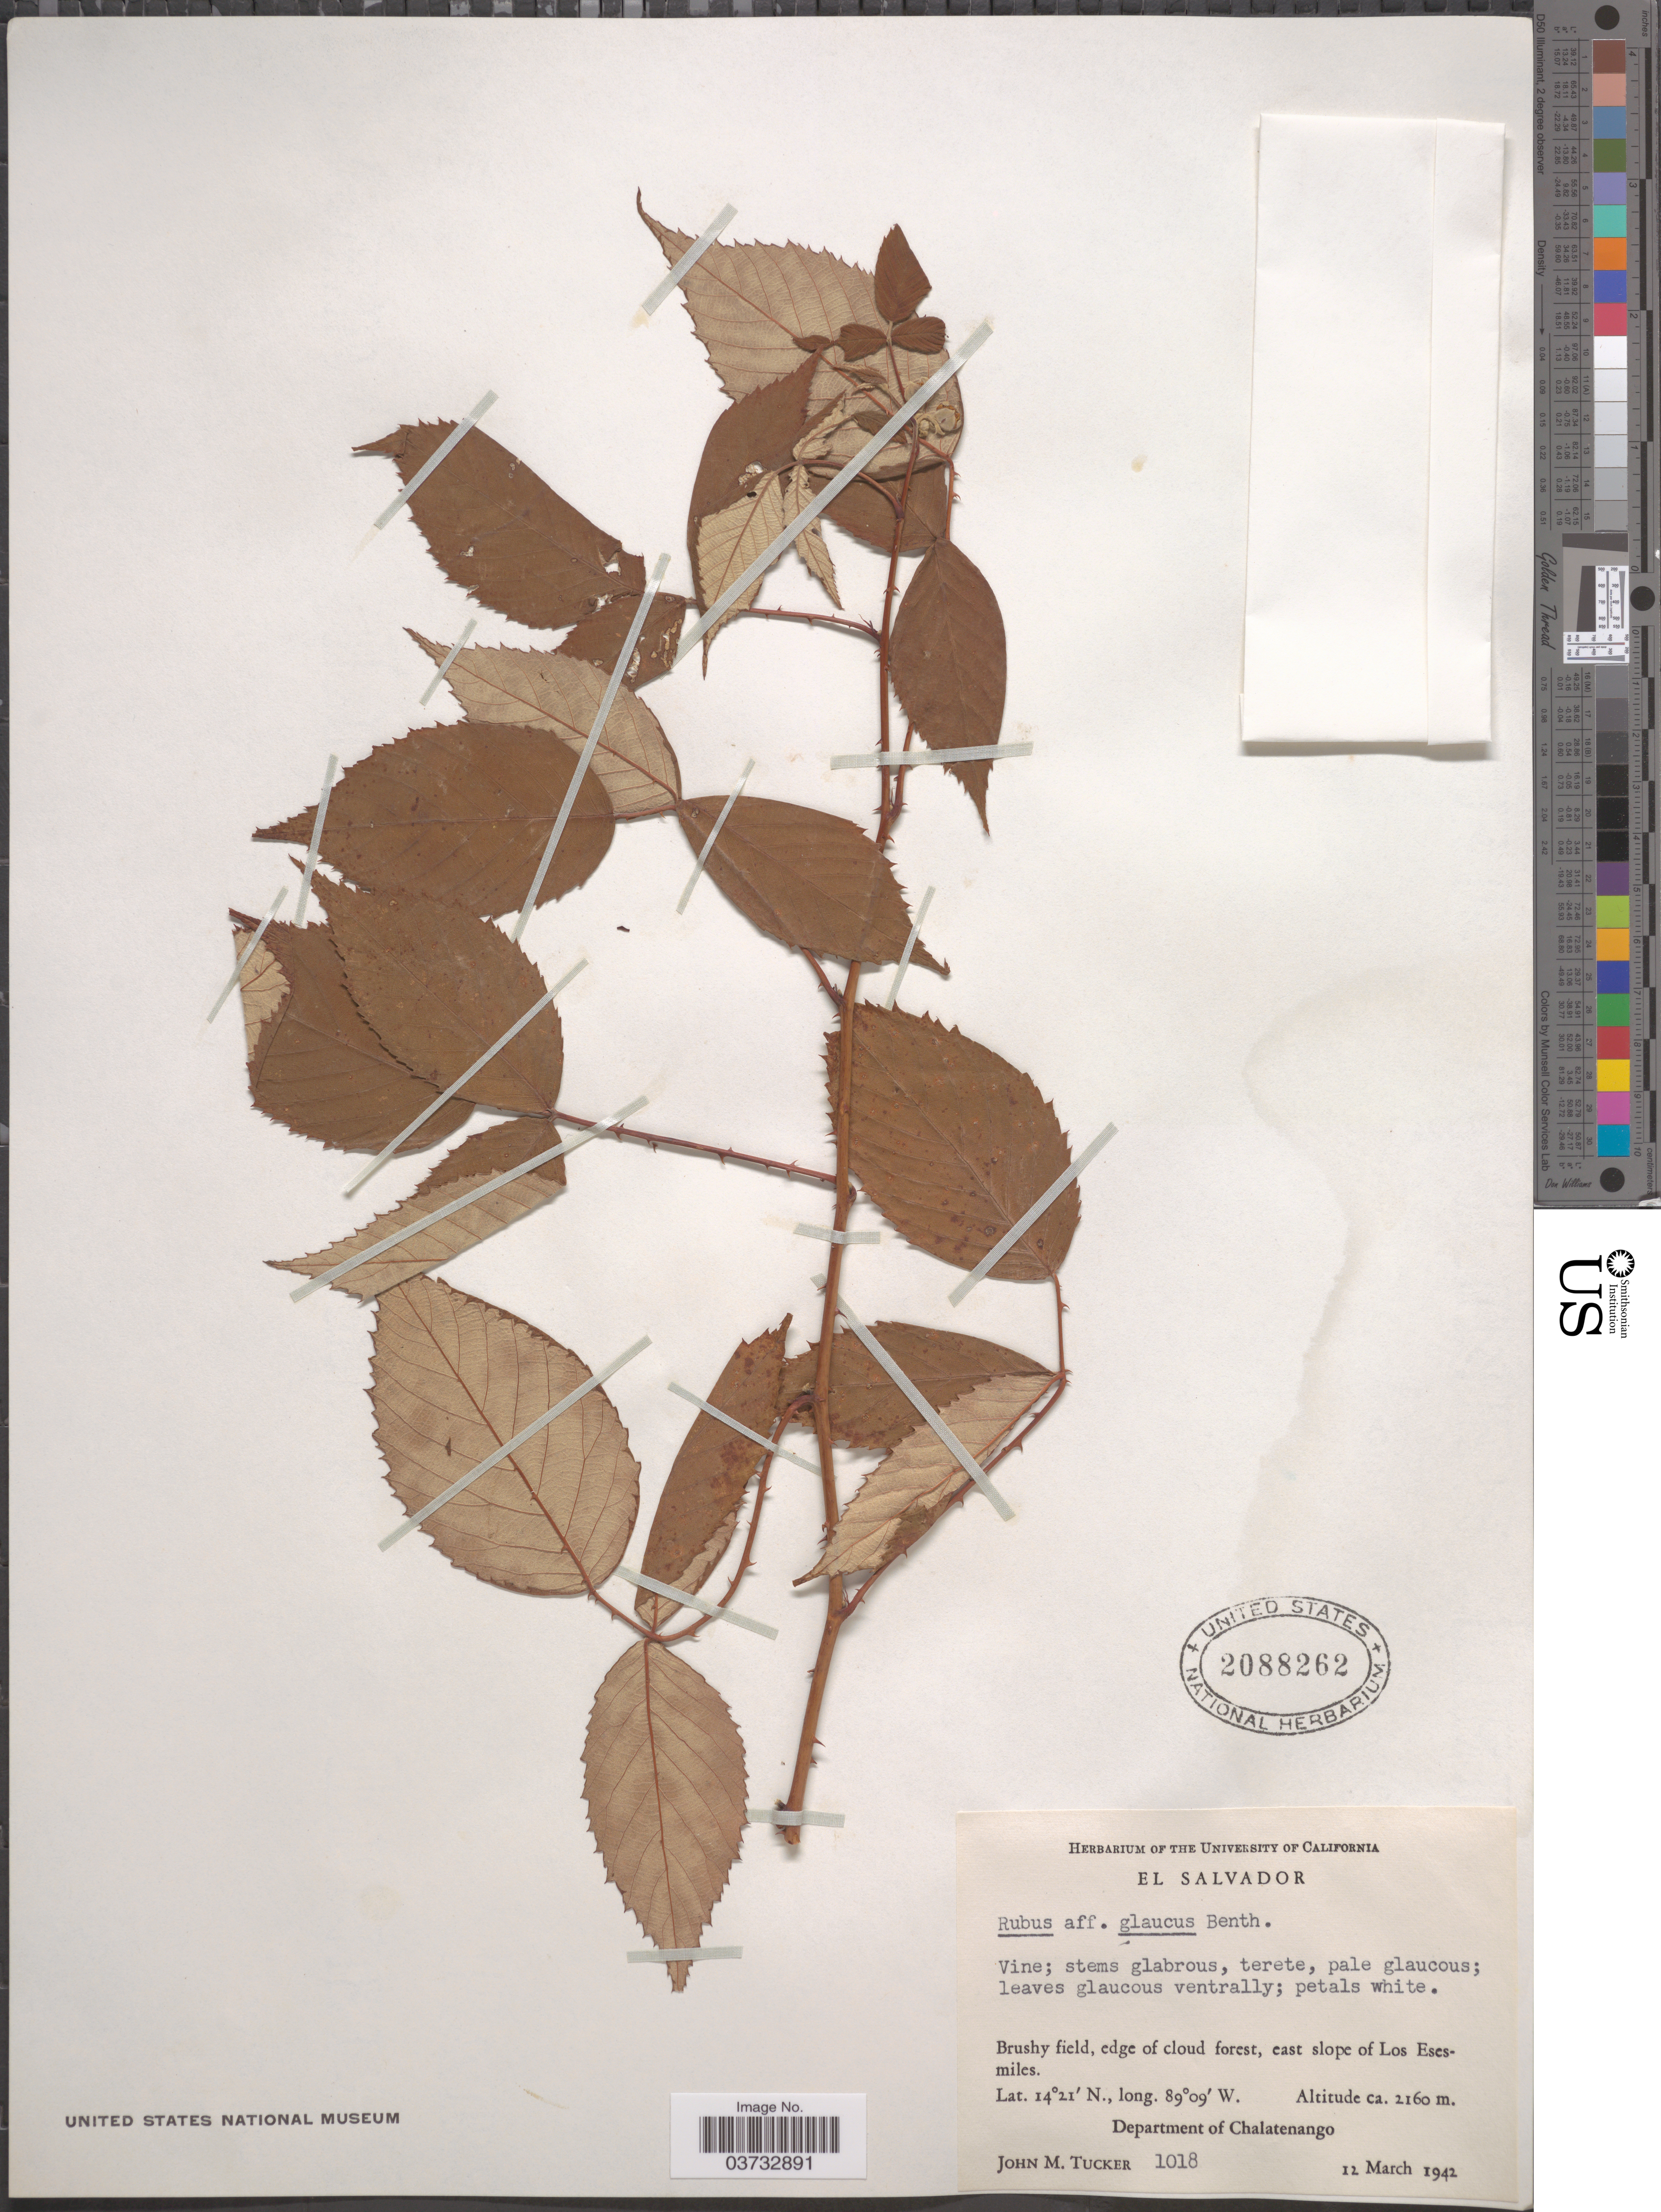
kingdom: Plantae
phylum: Tracheophyta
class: Magnoliopsida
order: Rosales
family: Rosaceae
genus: Rubus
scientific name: Rubus glaucus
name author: Benth.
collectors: J. M. Tucker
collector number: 1018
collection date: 1942-03-12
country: El Salvador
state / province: Chalatenango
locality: Edge of cloud forest, east slope of Los Esesmiles. Department of Chalatenango.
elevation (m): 2160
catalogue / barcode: US 2088262